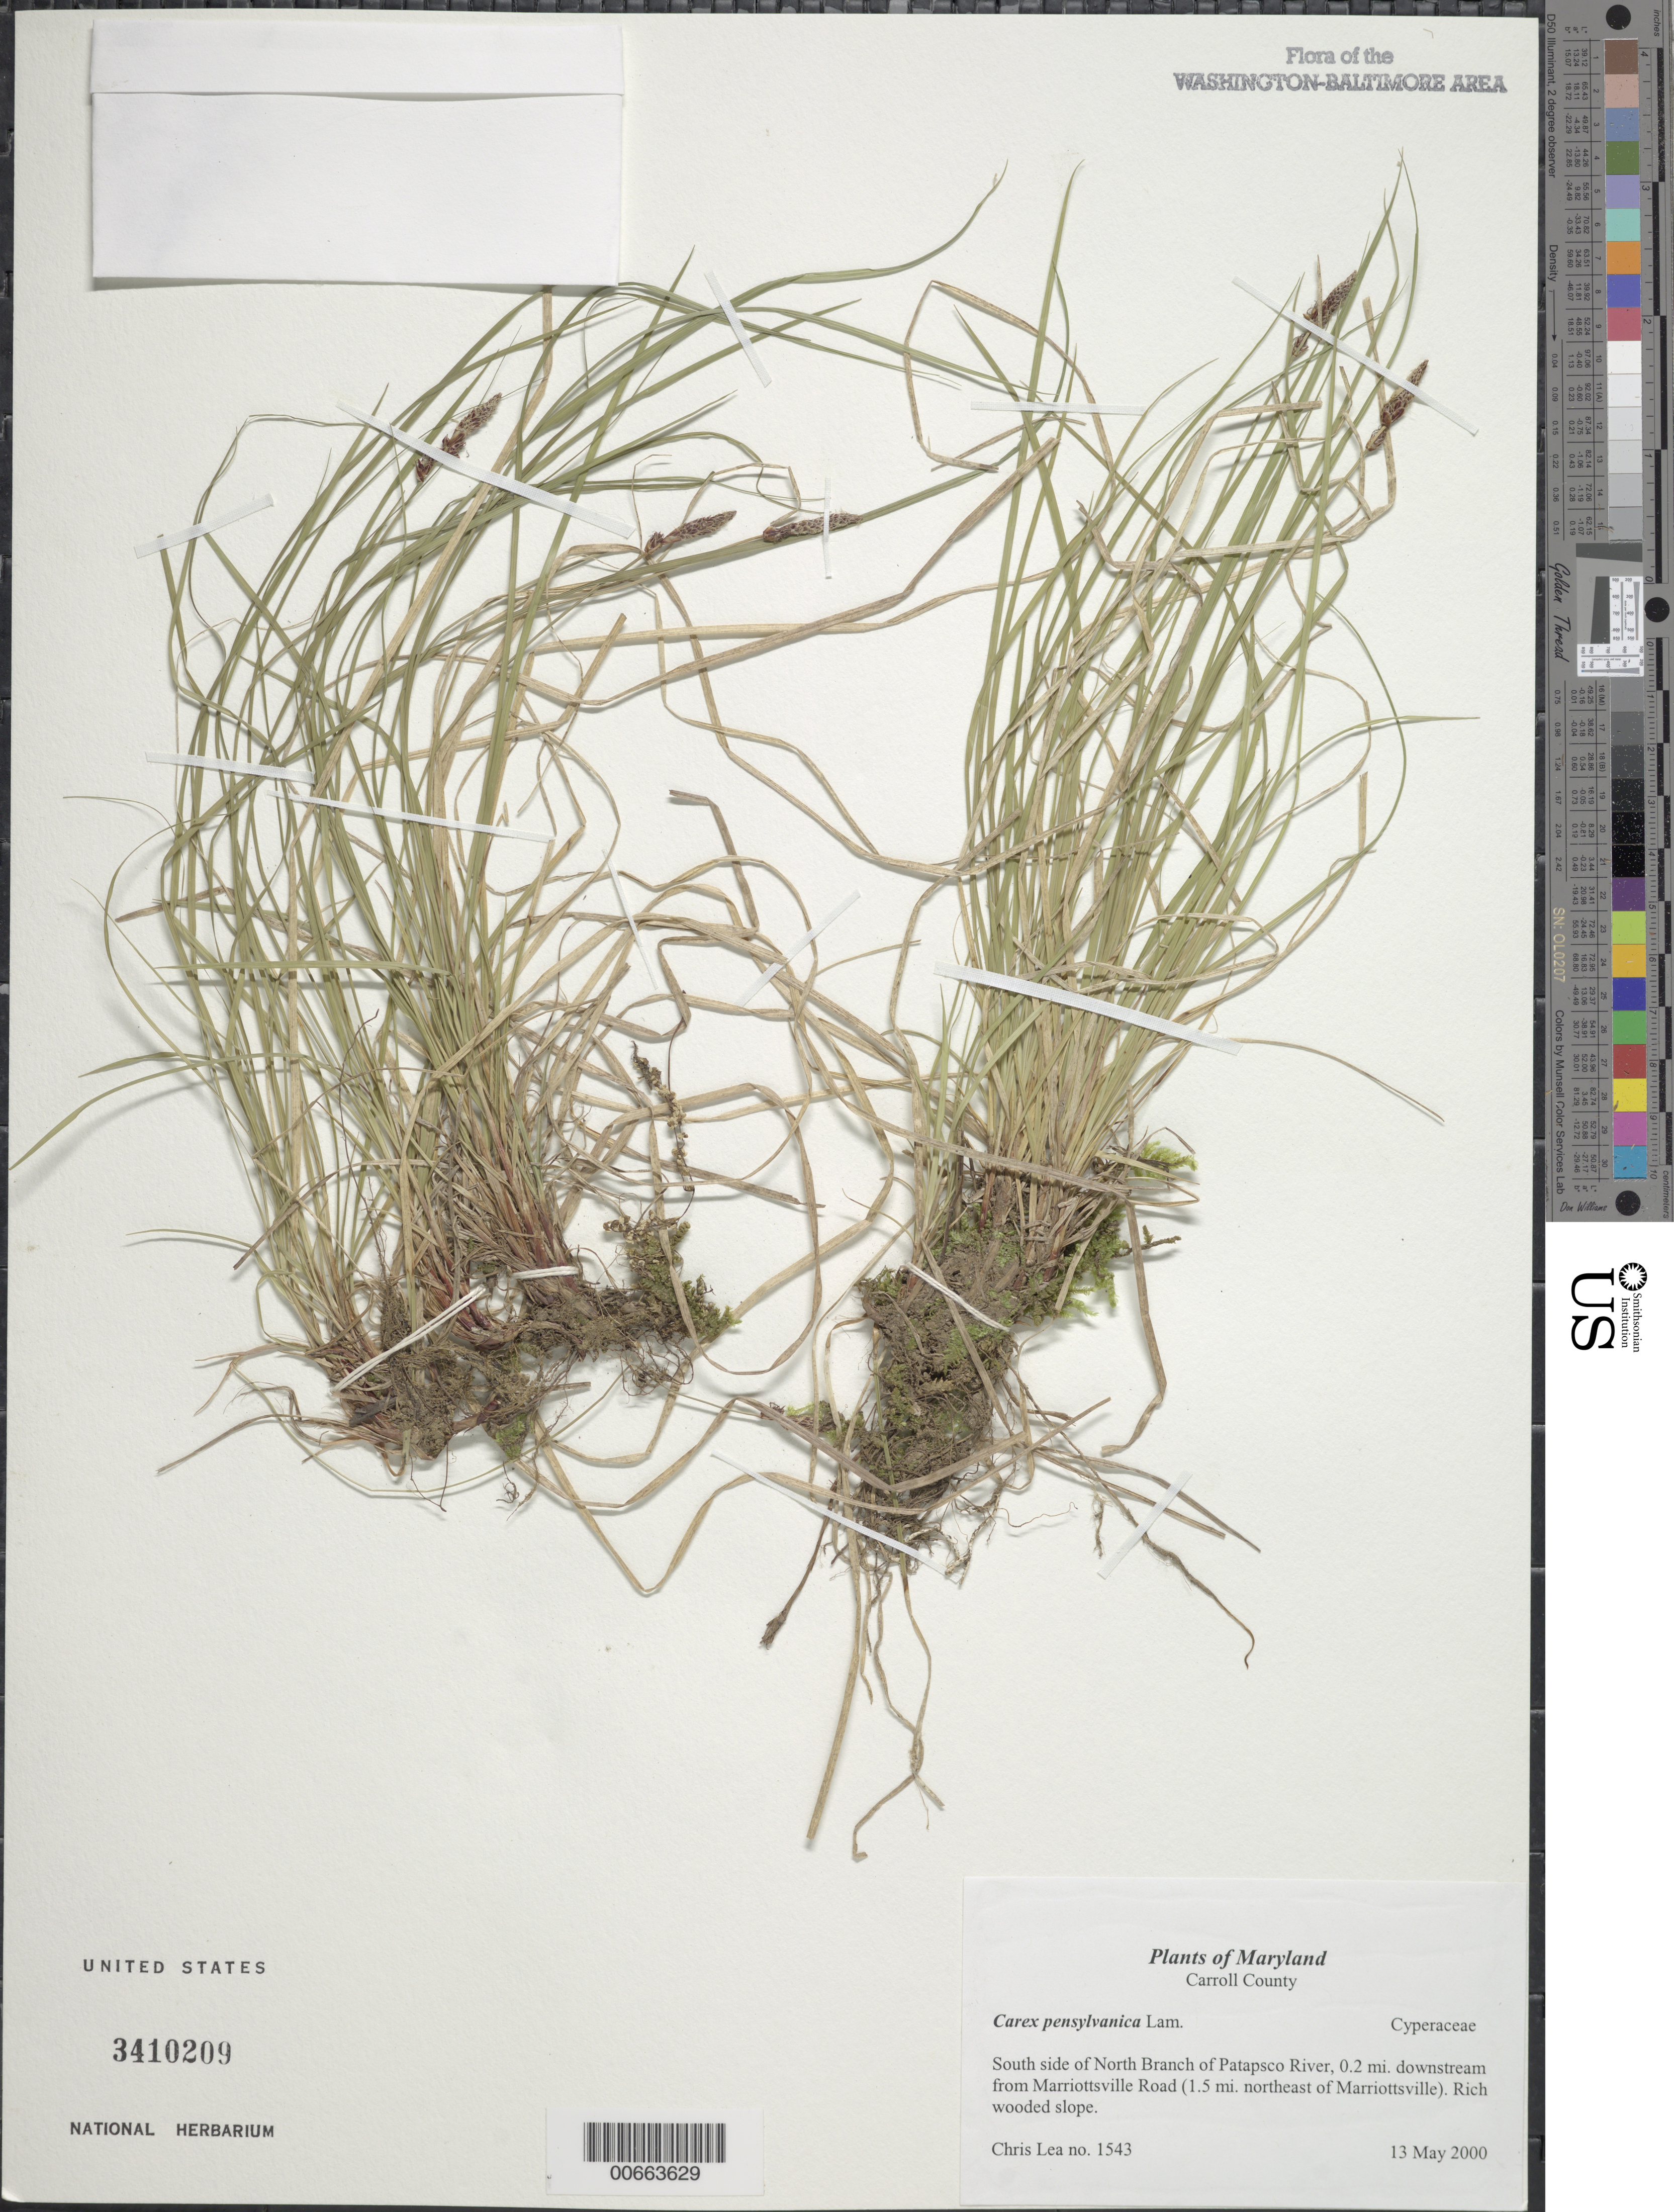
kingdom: Plantae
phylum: Tracheophyta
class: Liliopsida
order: Poales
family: Cyperaceae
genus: Carex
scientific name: Carex pensylvanica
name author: Lam.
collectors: C. Lea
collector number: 1543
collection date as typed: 13 May 2000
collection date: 2000-05-13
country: United States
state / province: Maryland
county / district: Carroll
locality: South side of North Branch of Patapsco River, 0.2 mi. downstream from Marriottsville Road (1.5 northeast of Marriottsville).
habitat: Rich wooded slope.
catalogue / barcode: US 3410209